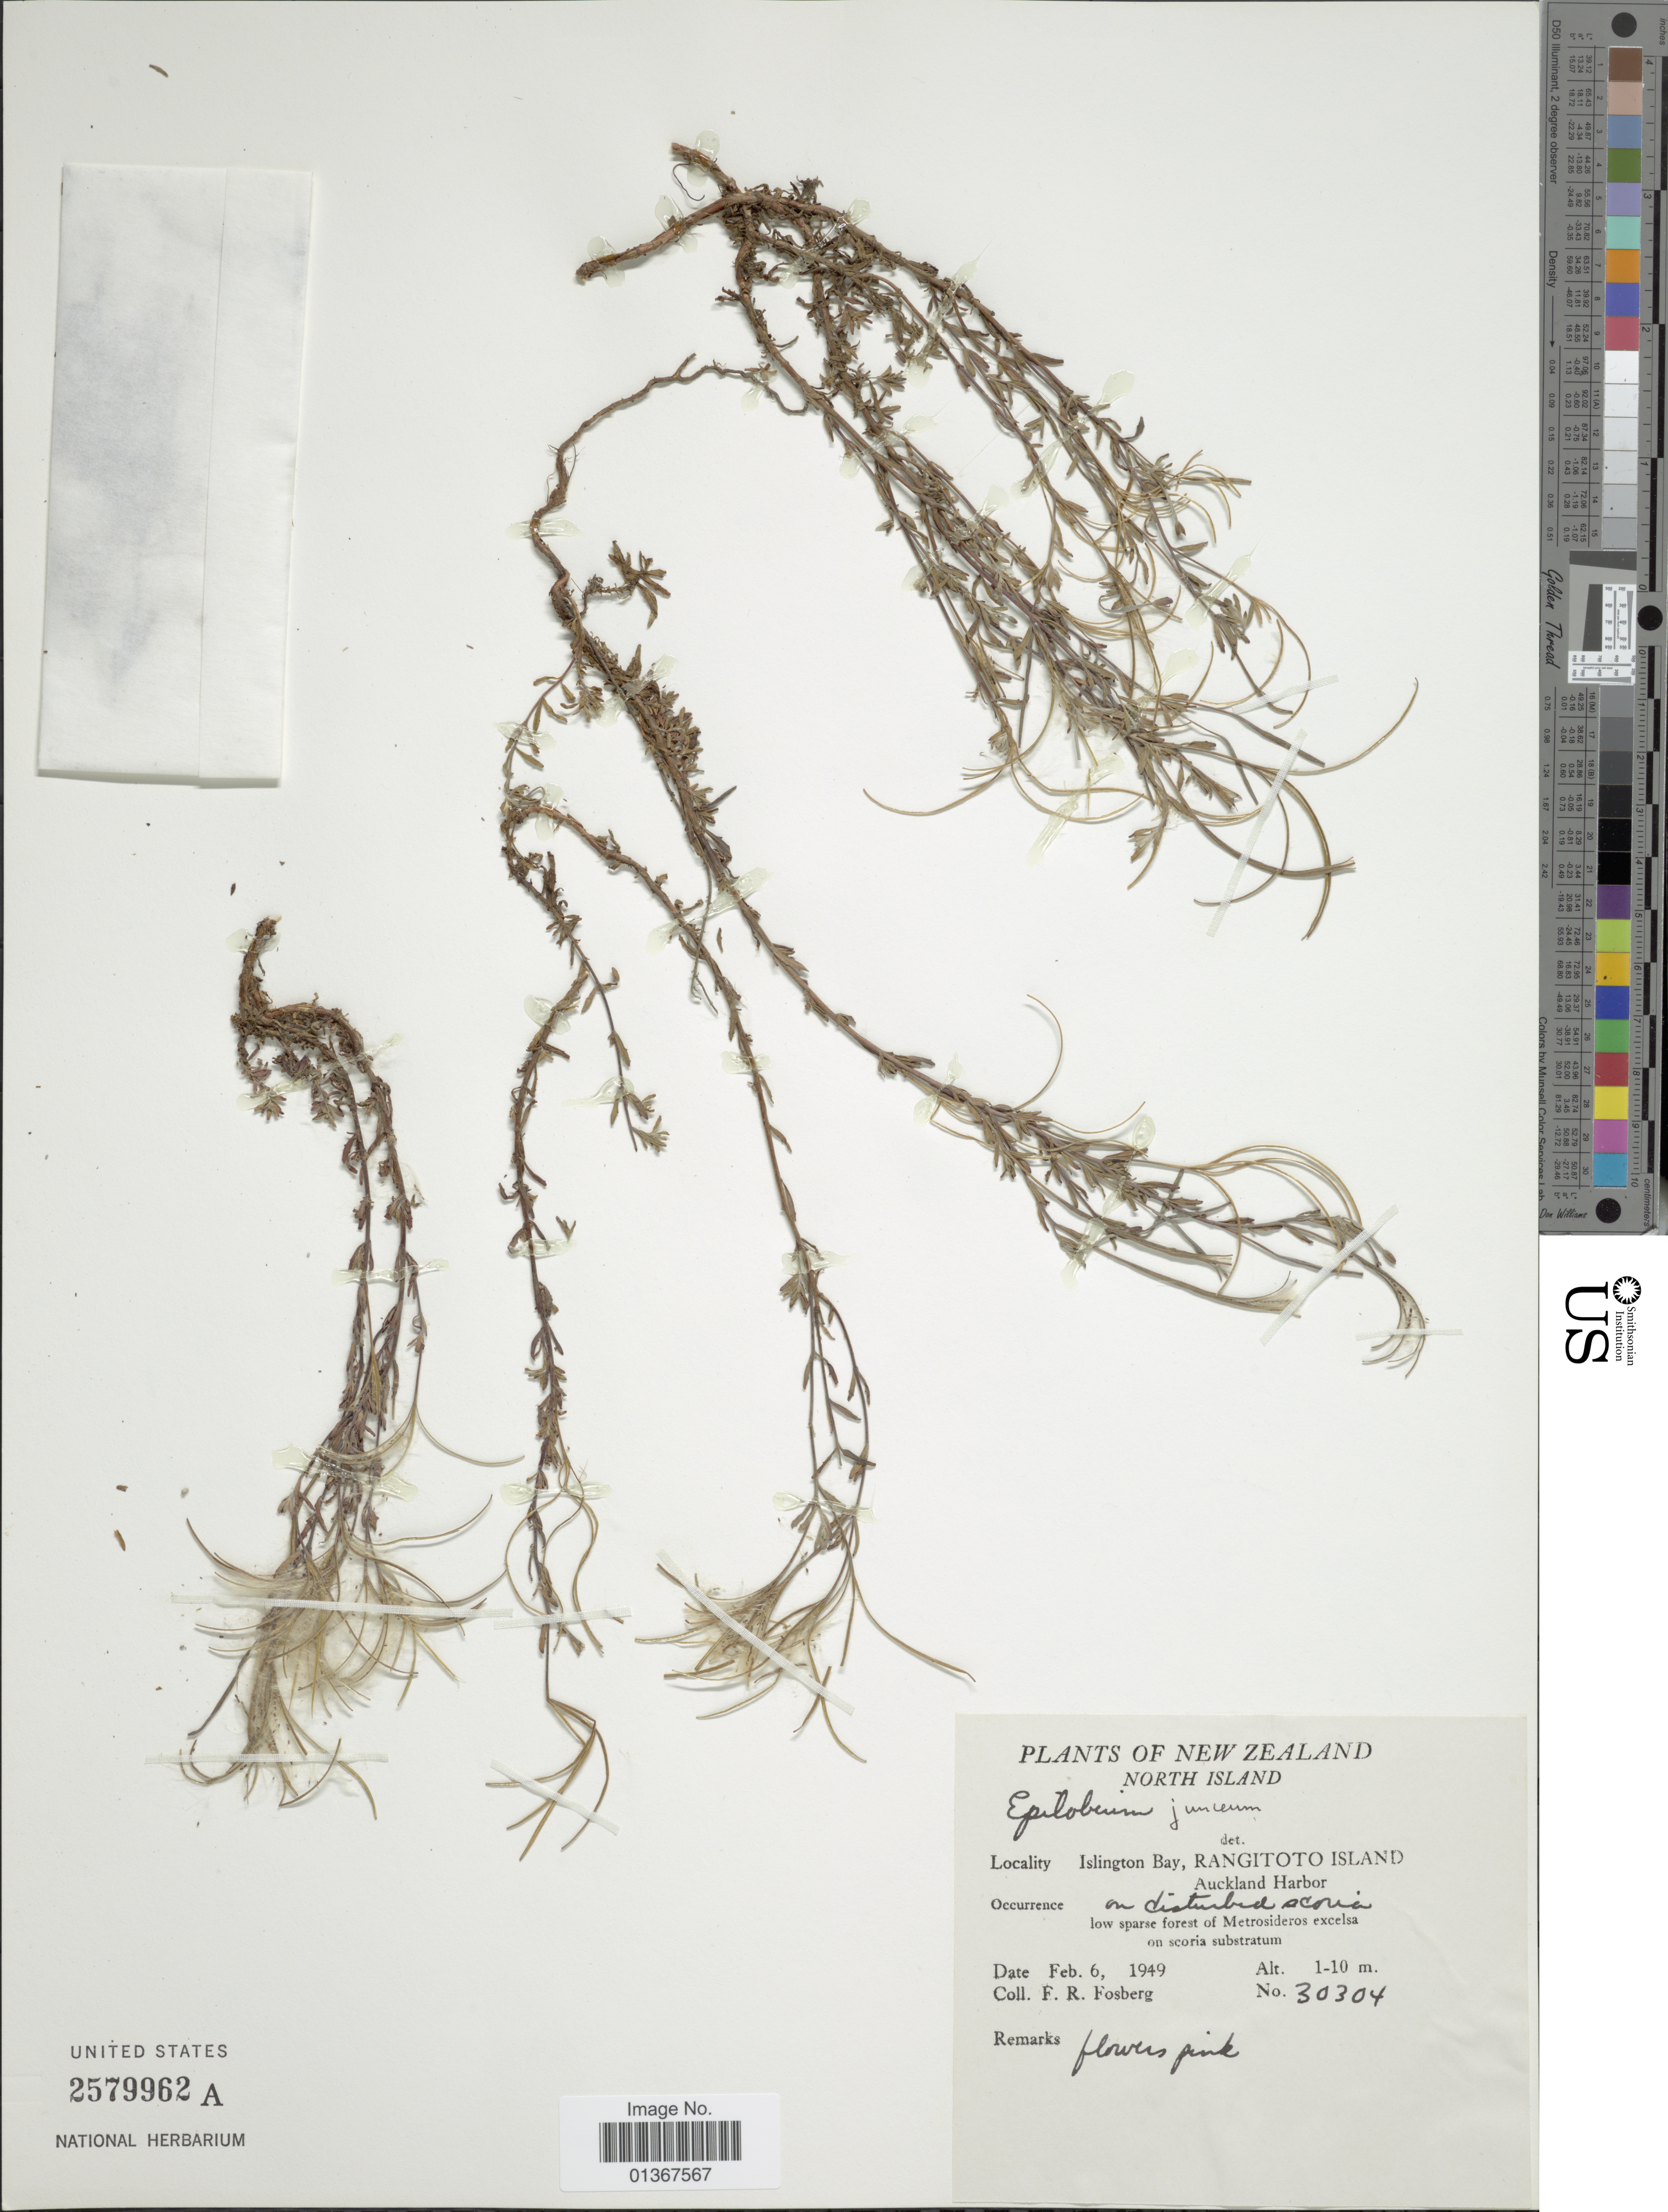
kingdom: Plantae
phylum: Tracheophyta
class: Magnoliopsida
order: Myrtales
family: Onagraceae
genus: Epilobium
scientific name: Epilobium billardiereanum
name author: Ser.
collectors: F. R. Fosberg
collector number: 30304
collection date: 1949-02-06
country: New Zealand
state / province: Auckland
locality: North Island. Islington Bay, Rangitoto Island. Auckland Harbor.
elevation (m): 1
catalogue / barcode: US 2579962A